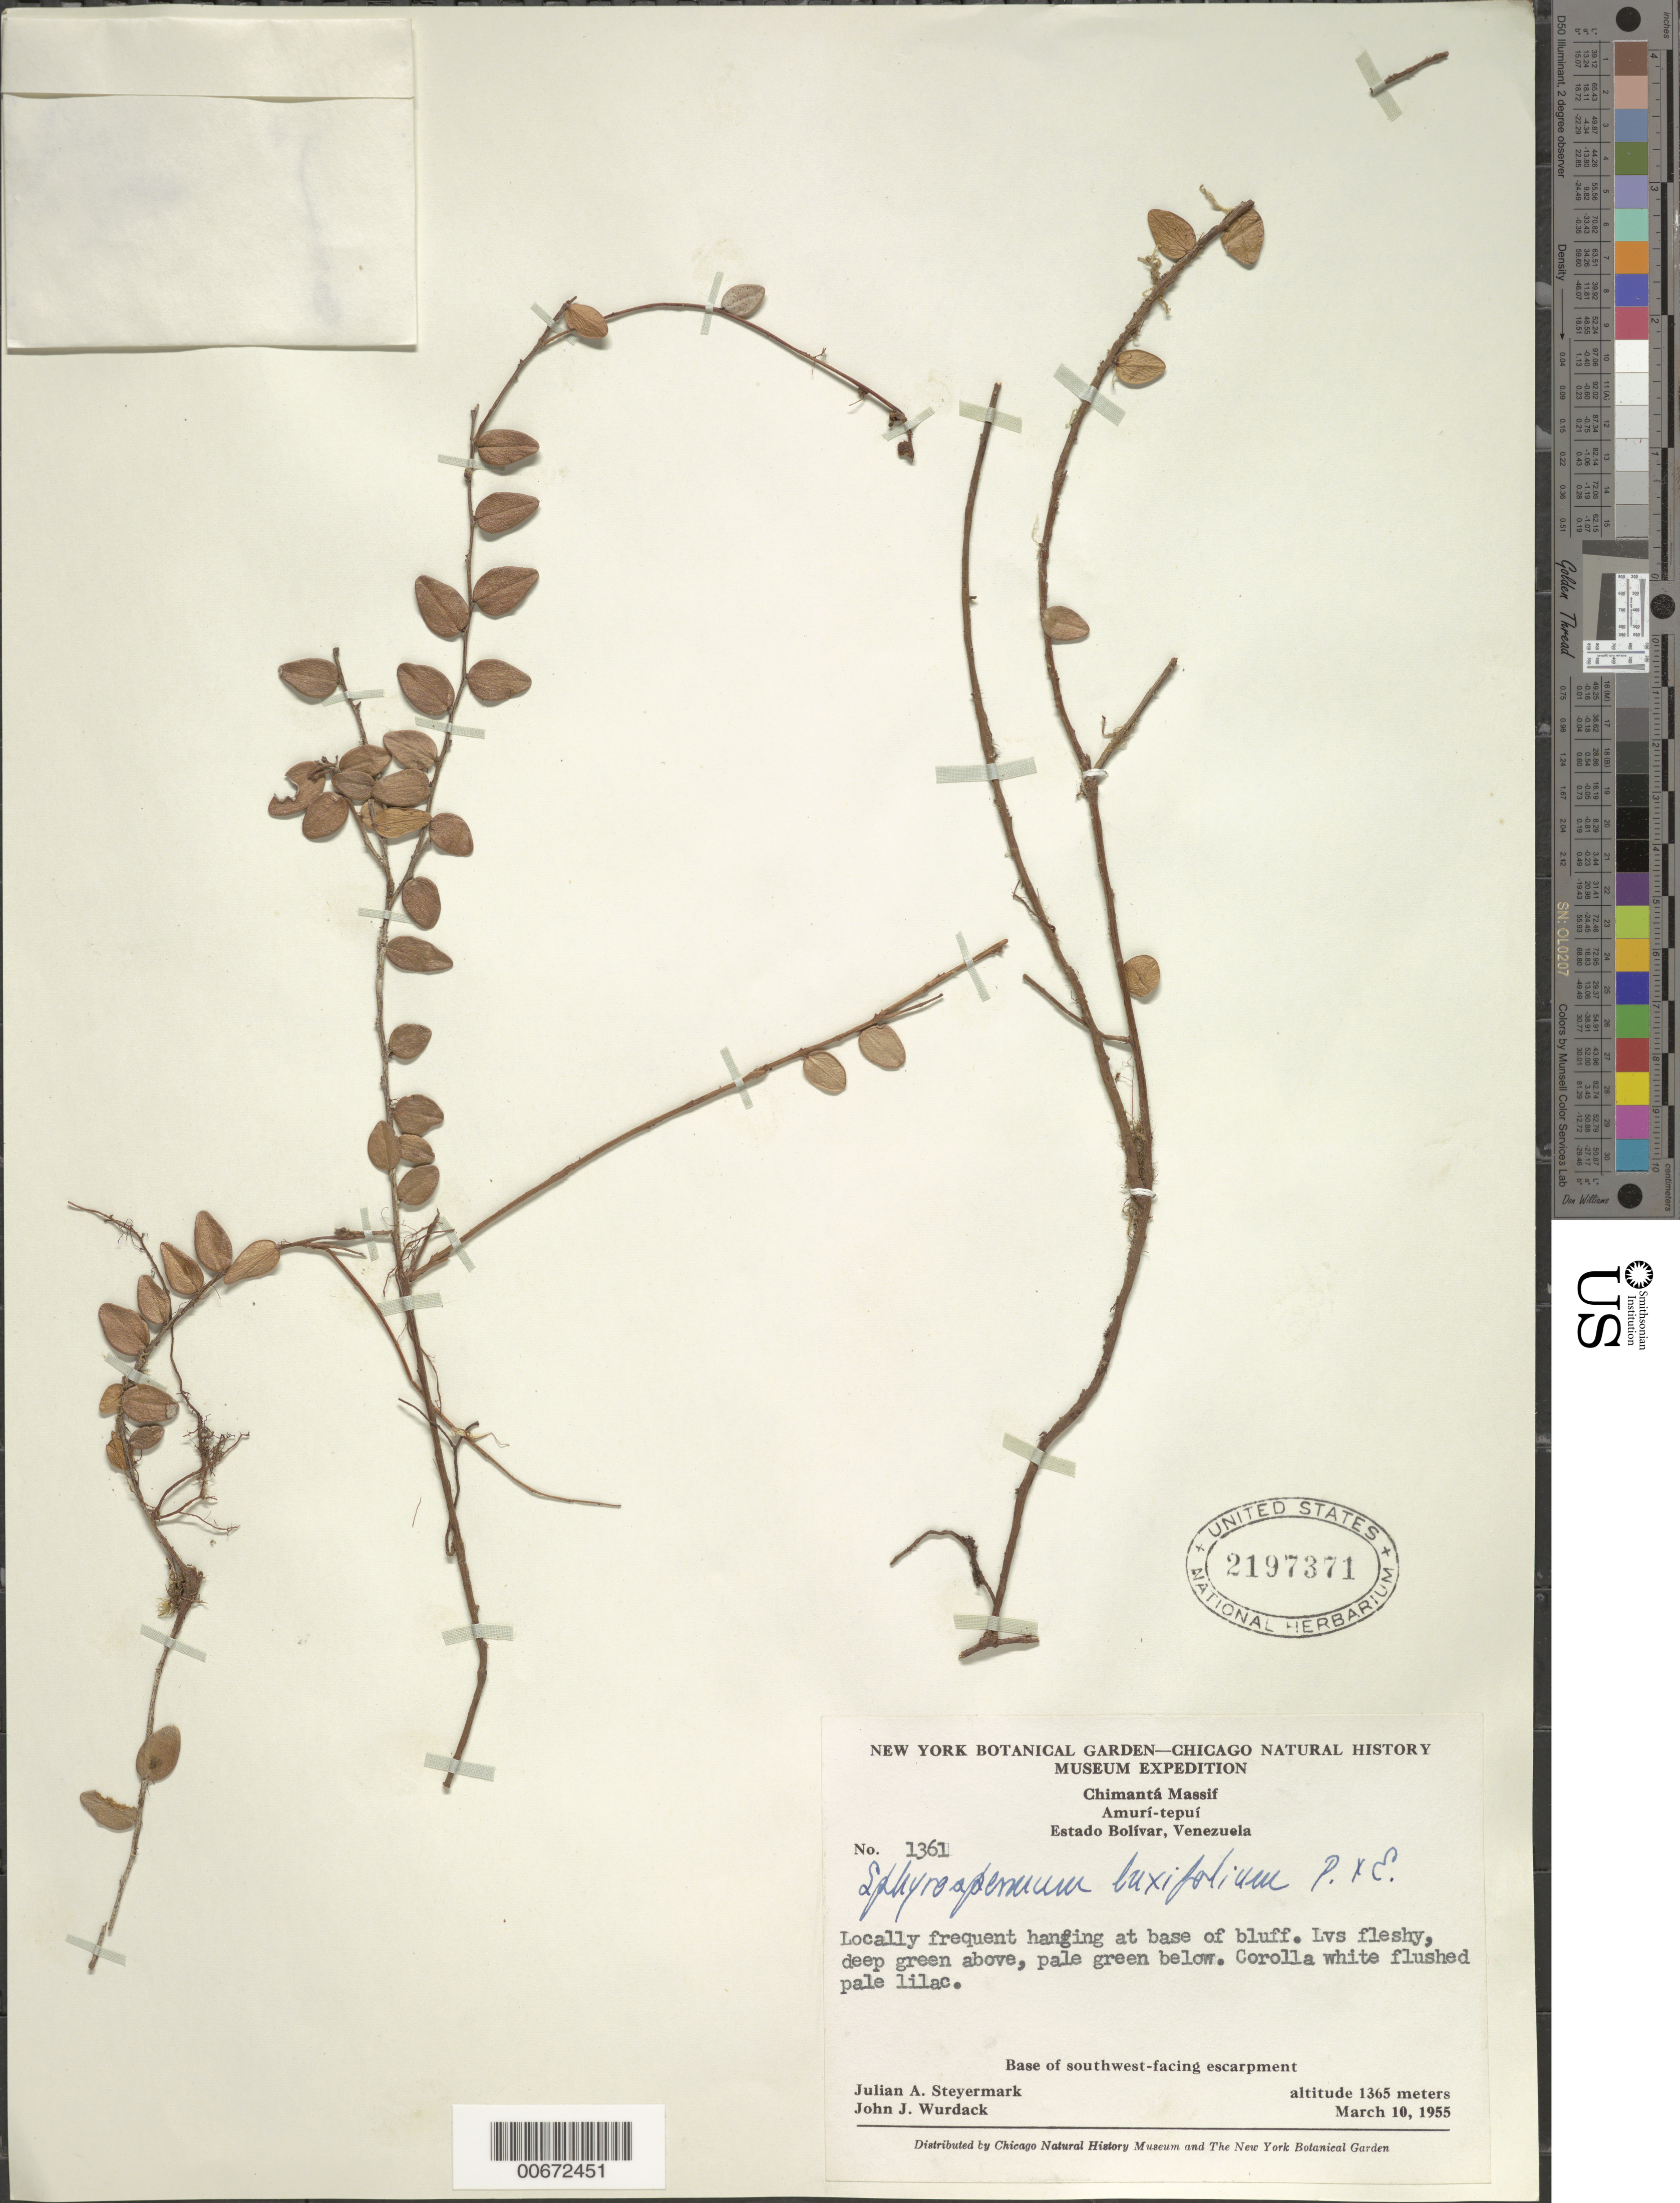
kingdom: Plantae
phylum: Tracheophyta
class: Magnoliopsida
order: Ericales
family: Ericaceae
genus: Sphyrospermum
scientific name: Sphyrospermum buxifolium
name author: Poepp. & Endl.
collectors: J. Steyermark & J. J. Wurdack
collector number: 55 1361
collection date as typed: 10-Mar-55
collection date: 1955-03-10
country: Venezuela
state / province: Bolívar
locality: Chimantá Massif, Amurí-tepuí; base of SW facing escarpment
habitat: Base of bluff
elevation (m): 1365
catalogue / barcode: US 2197371